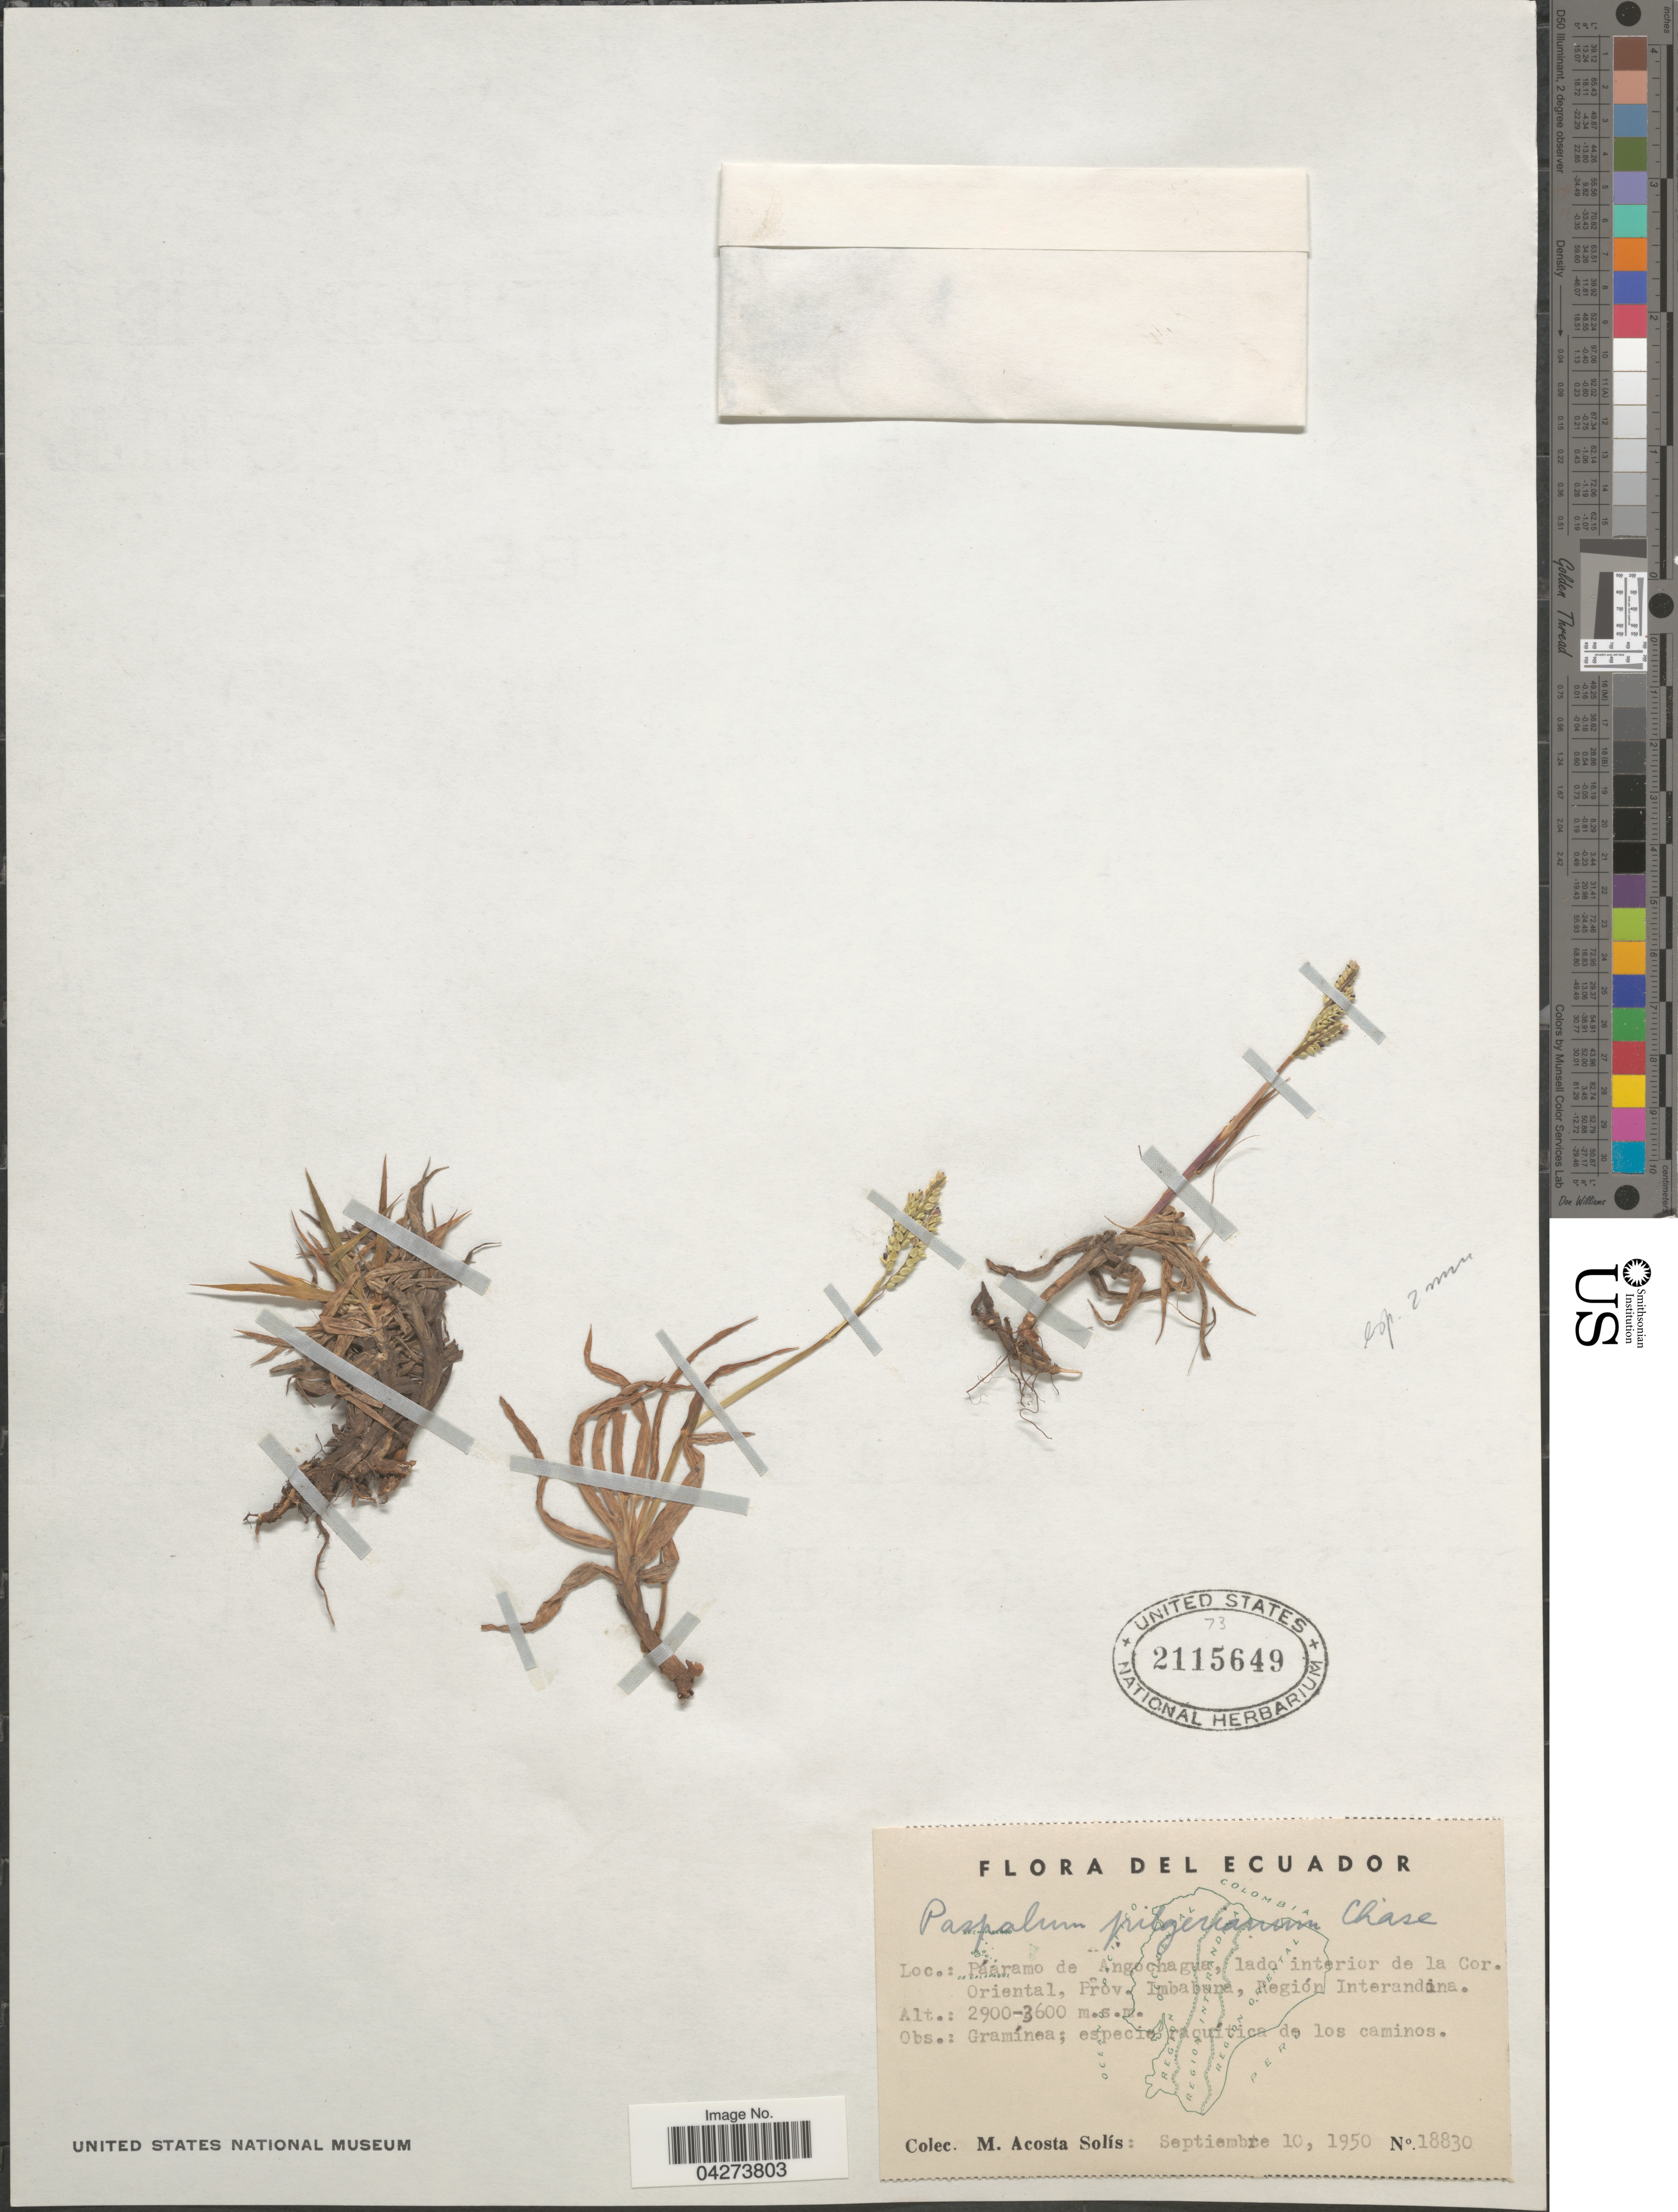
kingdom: Plantae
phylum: Tracheophyta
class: Liliopsida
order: Poales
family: Poaceae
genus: Paspalum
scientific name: Paspalum pilgerianum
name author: Chase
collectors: M. Acosta Solis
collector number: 18830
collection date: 1950-09-10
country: Ecuador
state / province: Imbabura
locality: Páaramo de Angochagua, lado interior de la Cor. Oriental, Prov. Imbabura, Región Interandina.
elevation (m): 2900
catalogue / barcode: US 2115649